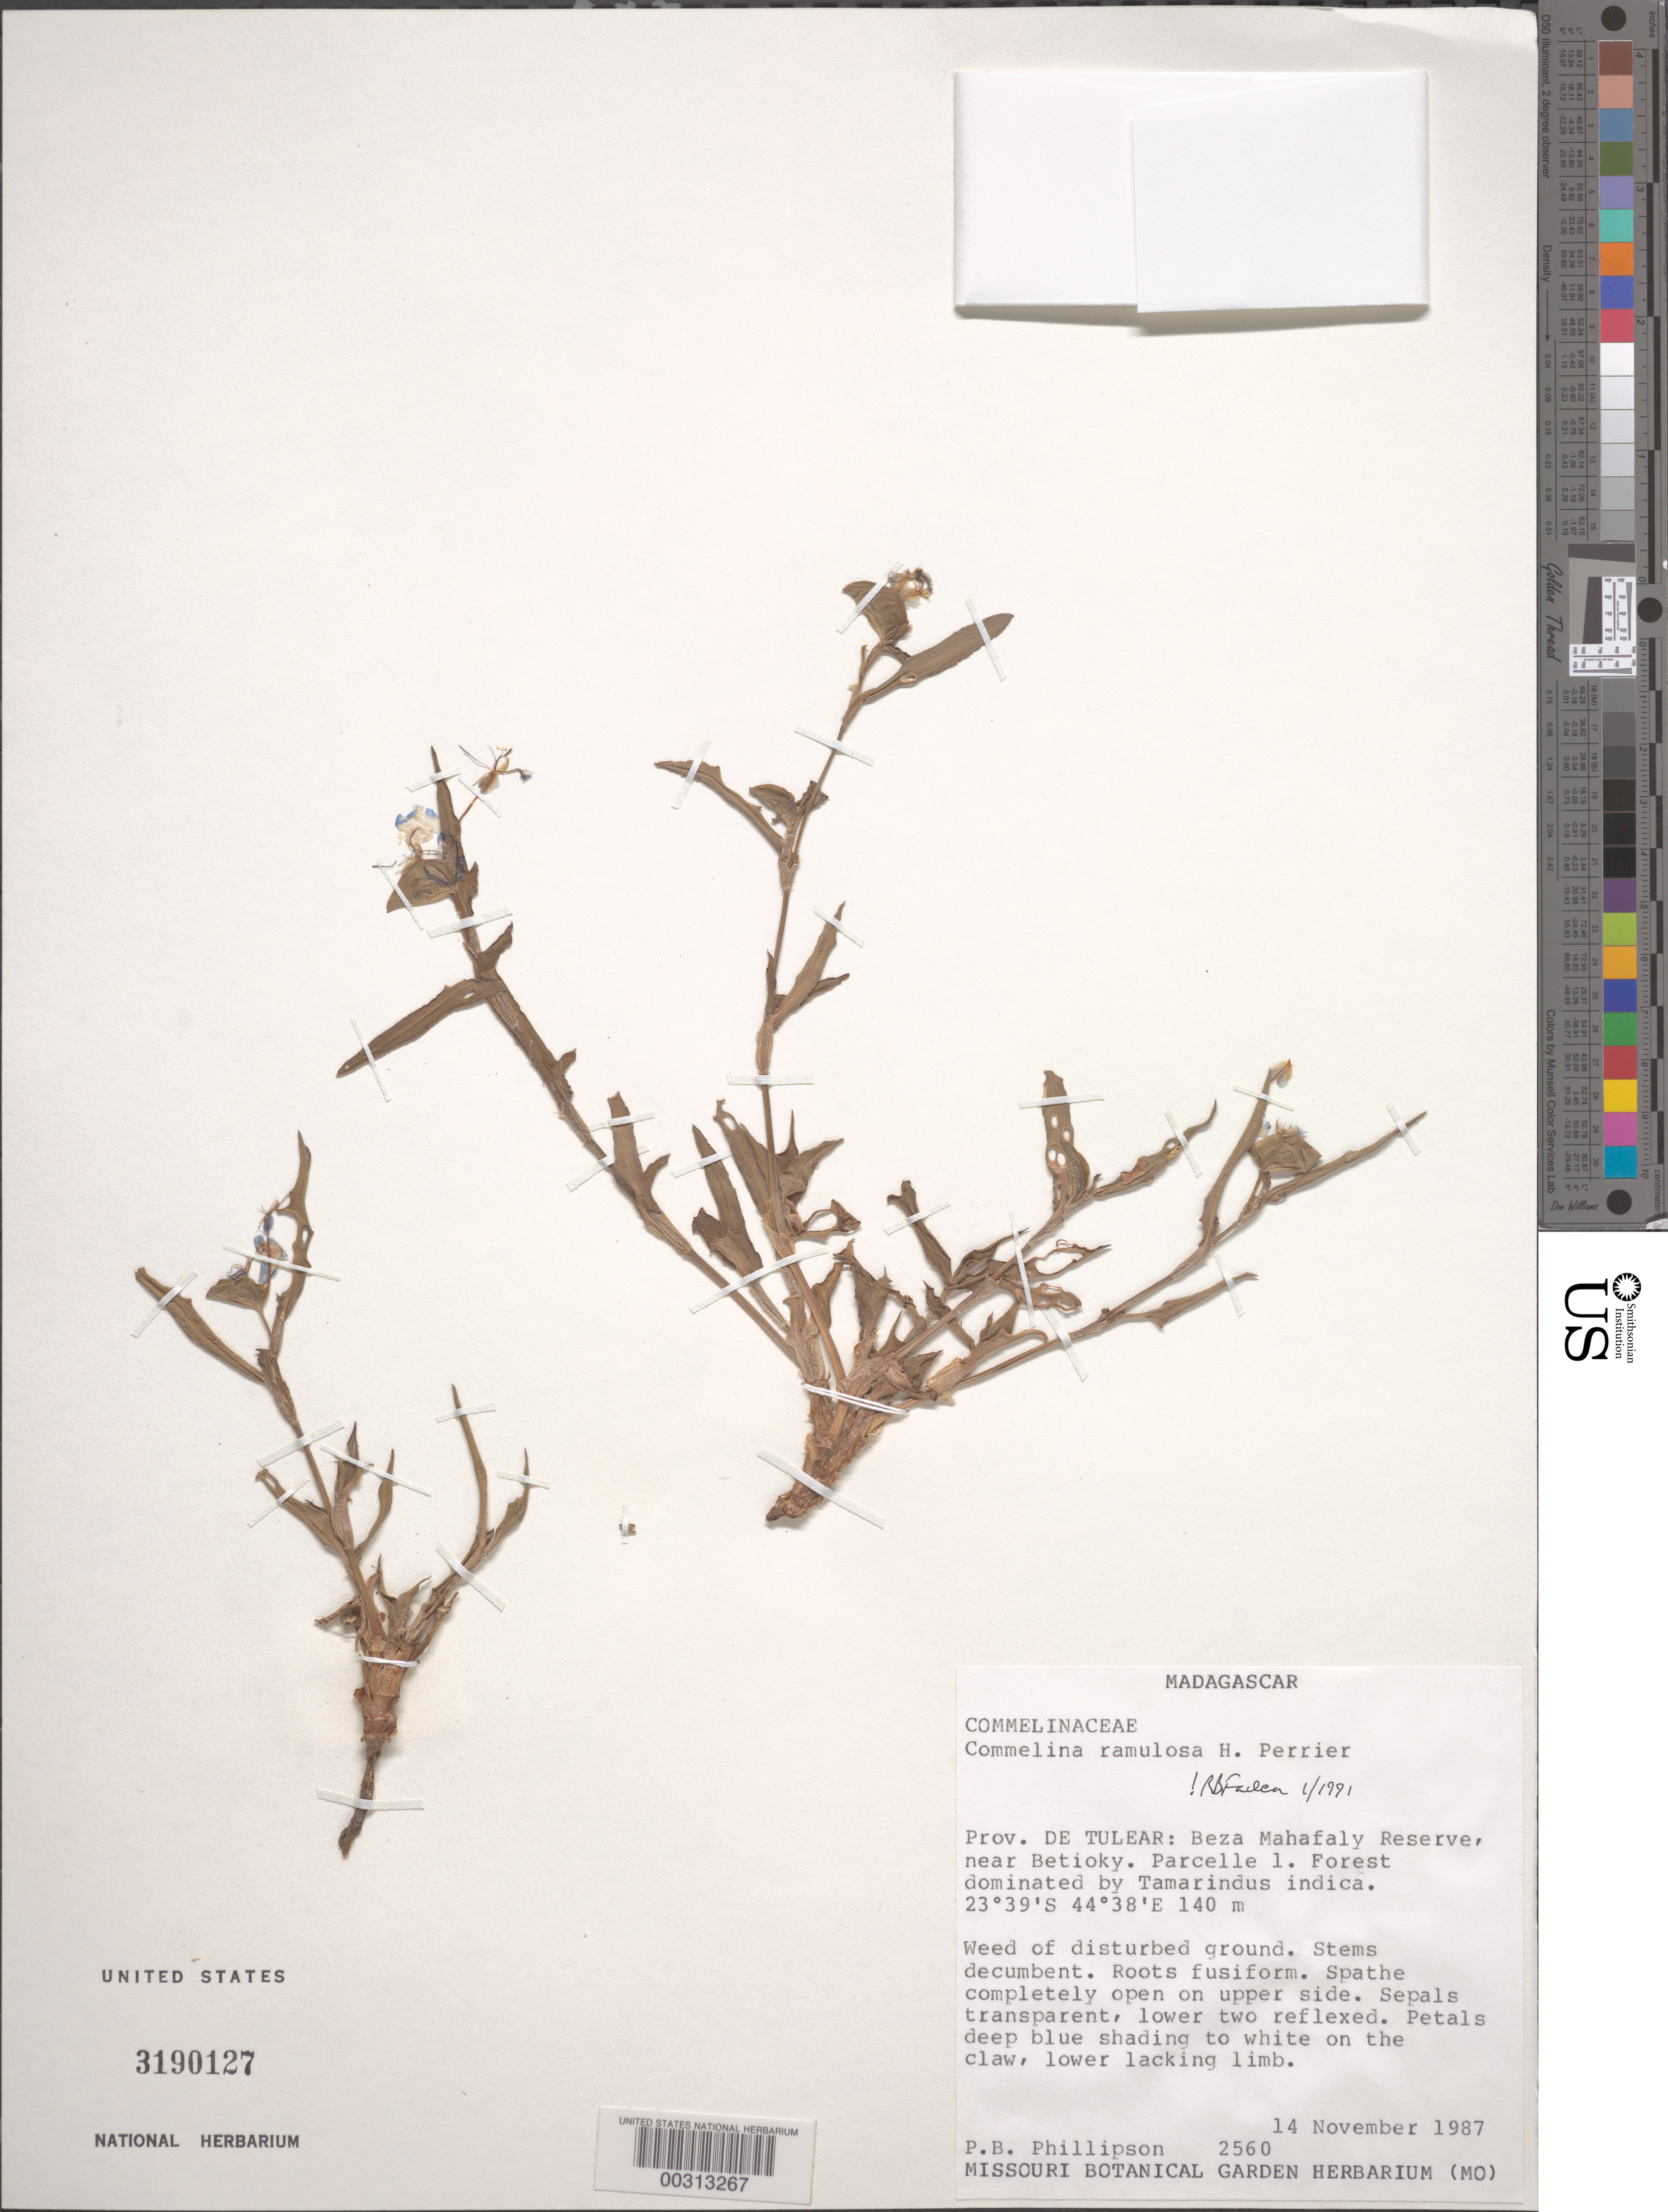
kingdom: Plantae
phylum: Tracheophyta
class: Liliopsida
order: Commelinales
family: Commelinaceae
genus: Commelina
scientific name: Commelina ramulosa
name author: (C.B. Clarke) H. Perrier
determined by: Faden, Robert B., (US), Smithsonian Institution - National Museum of Natural History (UNITED STATES)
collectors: P. B. Phillipson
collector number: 2560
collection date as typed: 14 Nov 1989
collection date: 1989-11-14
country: Madagascar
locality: Tulear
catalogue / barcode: US 3190127